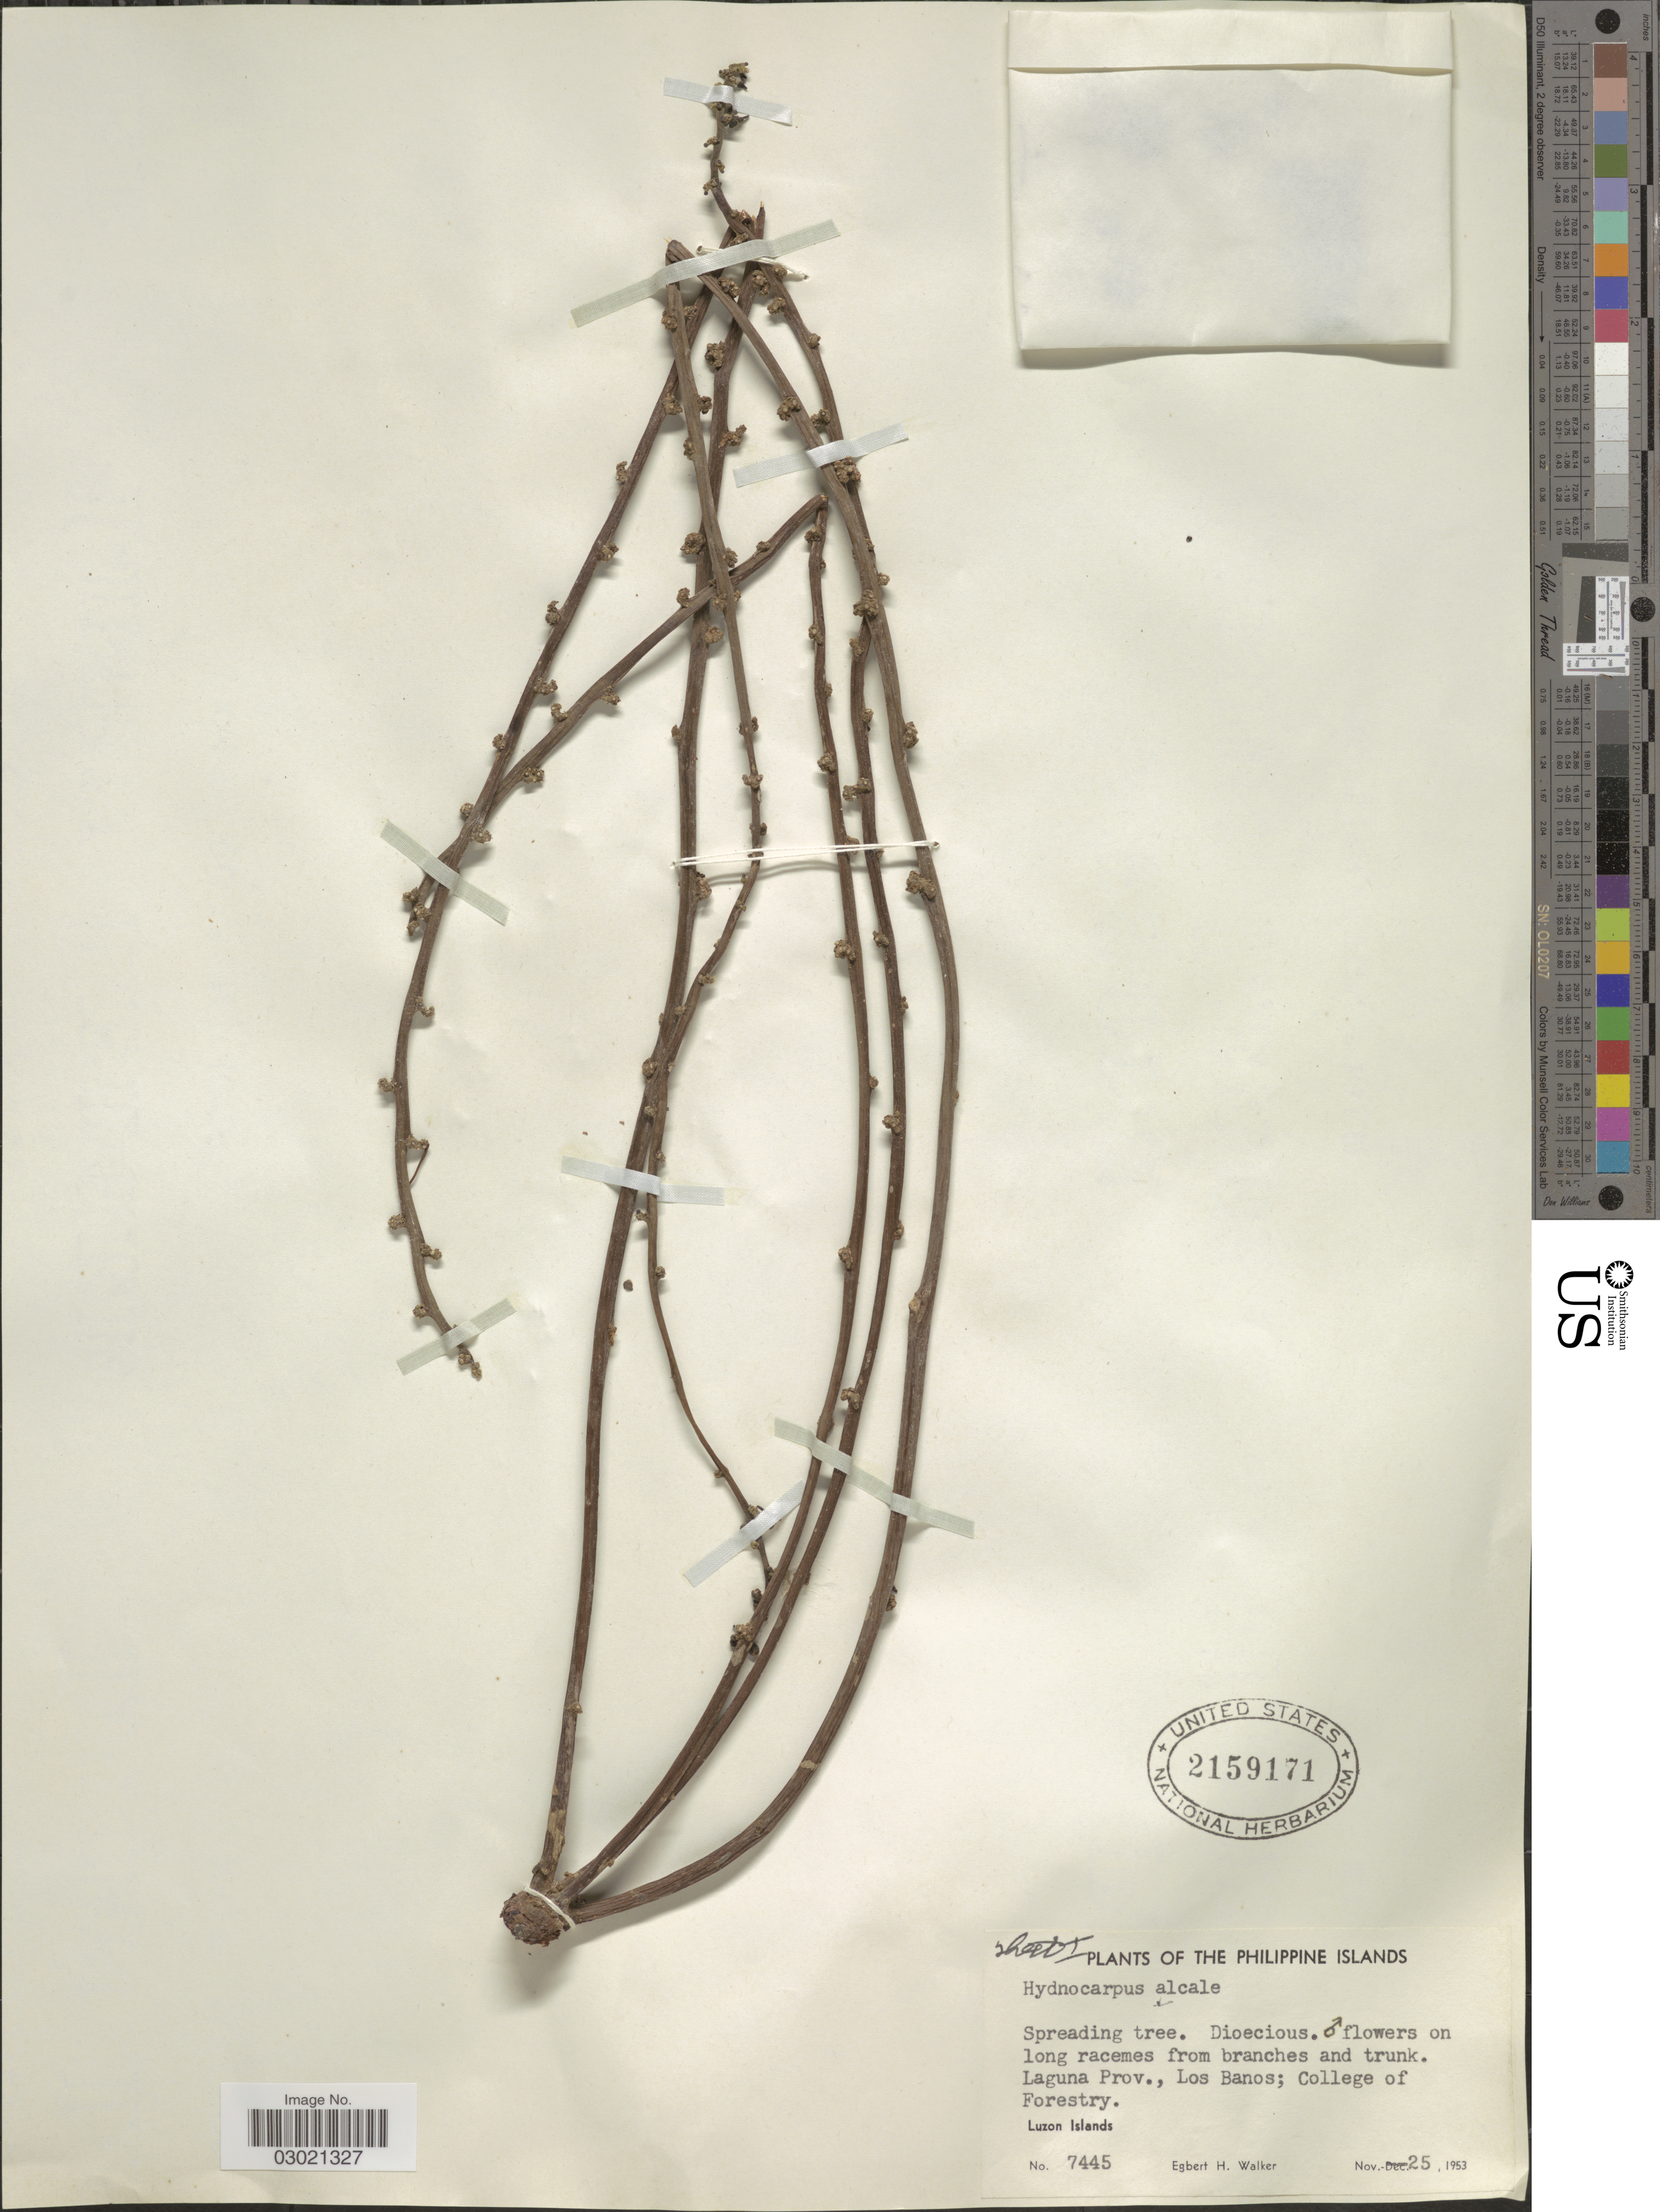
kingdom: Plantae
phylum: Tracheophyta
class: Magnoliopsida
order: Malpighiales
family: Achariaceae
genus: Hydnocarpus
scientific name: Hydnocarpus alcalae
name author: C. DC.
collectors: E. H. Walker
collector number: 7445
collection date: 1953-11-25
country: Philippines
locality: Laguna Prov., Los Banos; College of Forestry. Luzon Islands.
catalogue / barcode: US 2159171